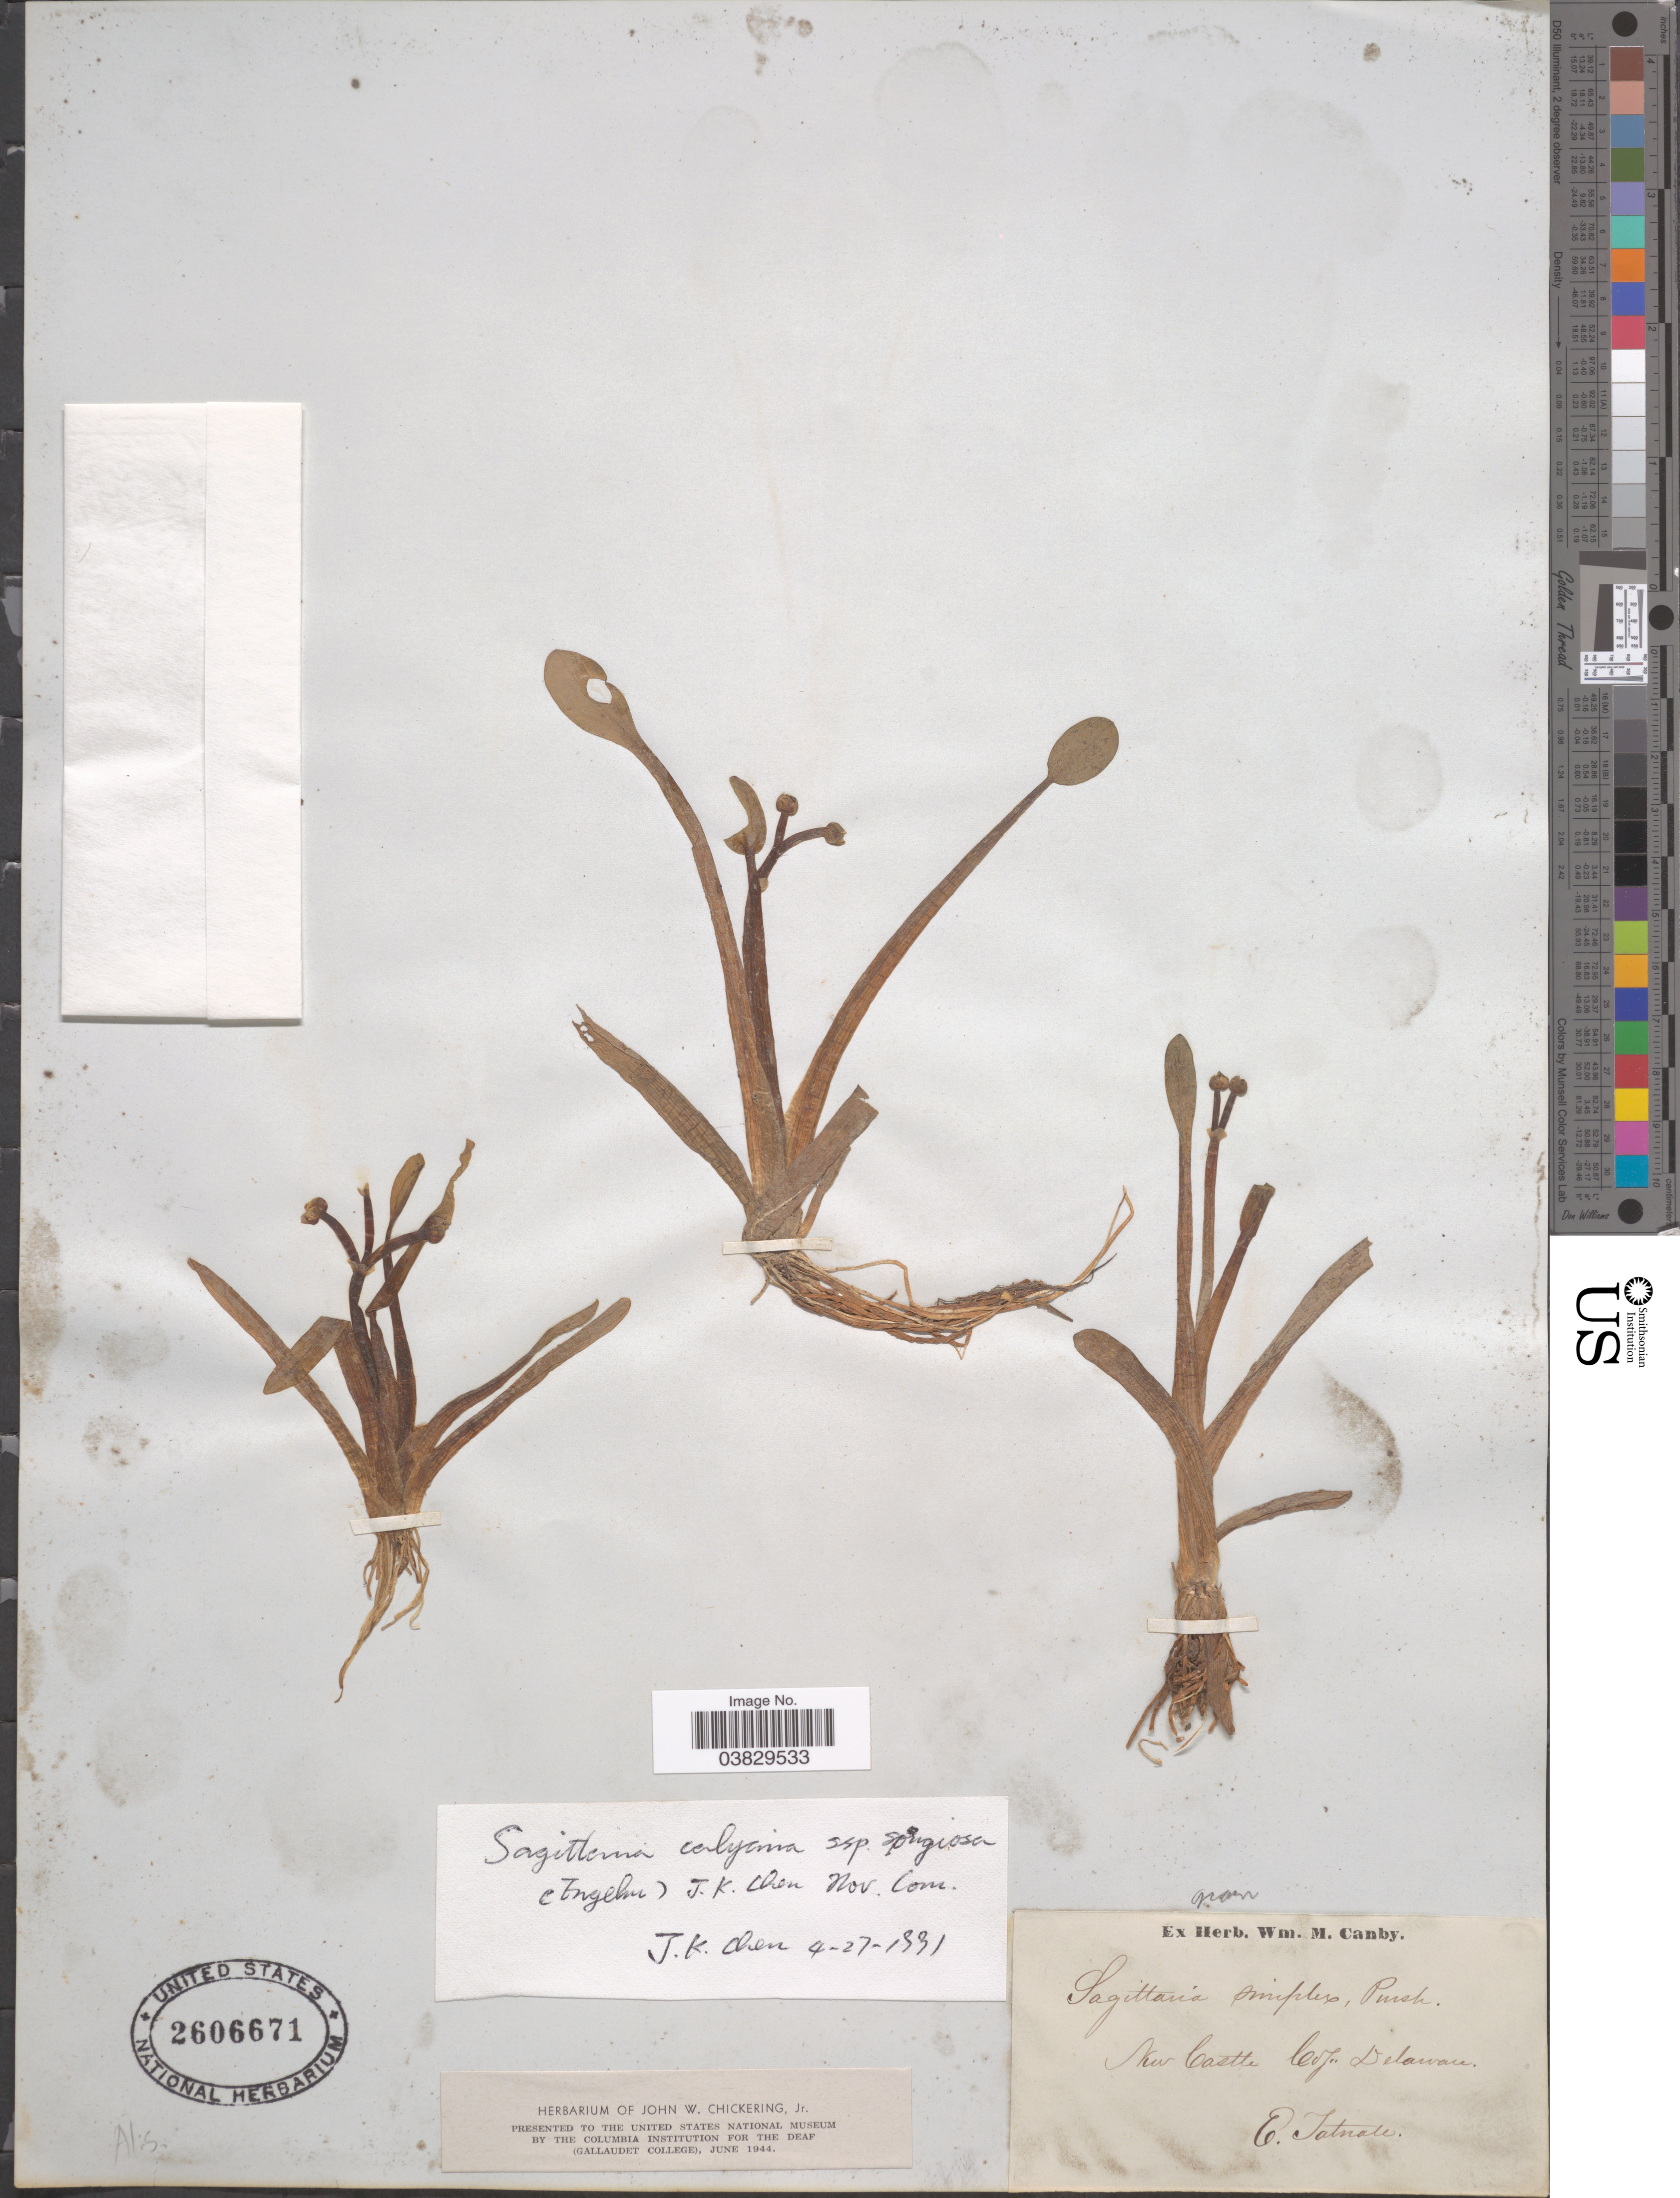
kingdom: Plantae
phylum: Tracheophyta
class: Liliopsida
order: Alismatales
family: Alismataceae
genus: Sagittaria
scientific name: Sagittaria calycina var. spongiosa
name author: Engelm.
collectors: E. Tatnall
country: United States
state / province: Delaware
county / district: New Castle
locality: New Castle Co.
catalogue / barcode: US 2606671